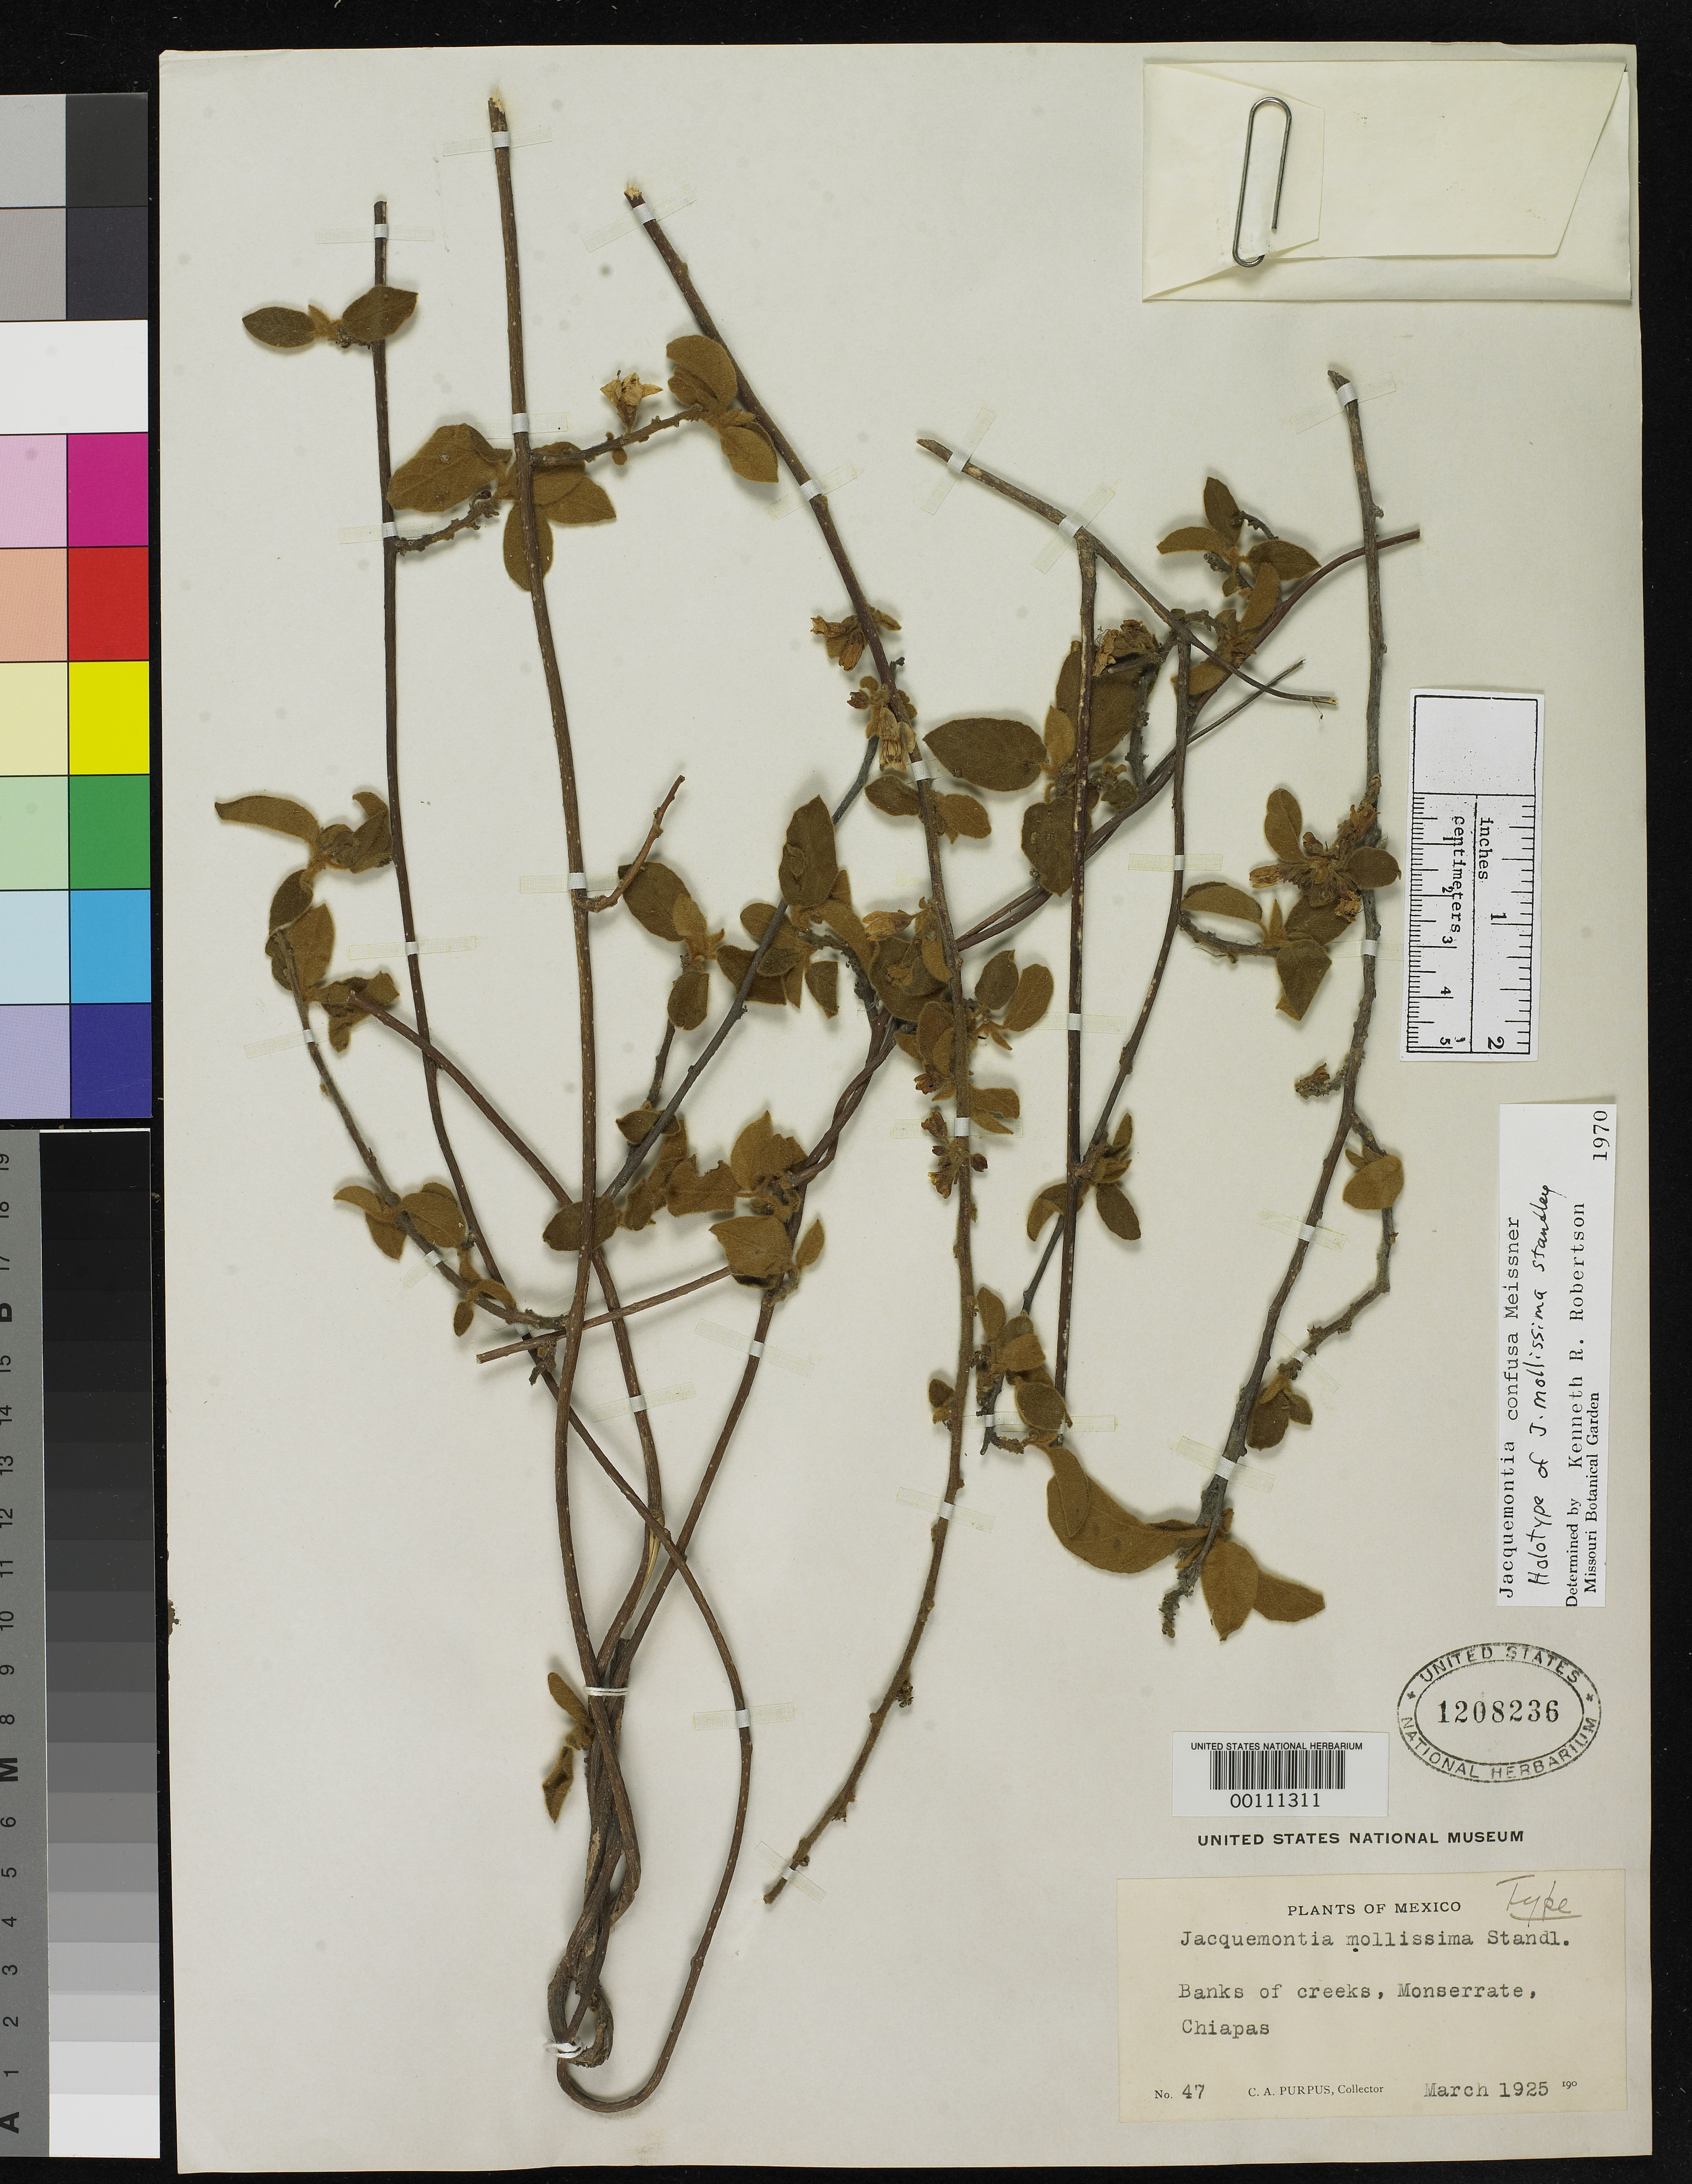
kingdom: Plantae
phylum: Tracheophyta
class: Magnoliopsida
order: Solanales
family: Convolvulaceae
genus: Jacquemontia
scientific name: Jacquemontia mollissima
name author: Standl.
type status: Holotype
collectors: C. A. Purpus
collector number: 47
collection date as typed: Mar 1925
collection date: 1925-03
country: Mexico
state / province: Chiapas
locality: Monserrate.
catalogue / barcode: US 1208236